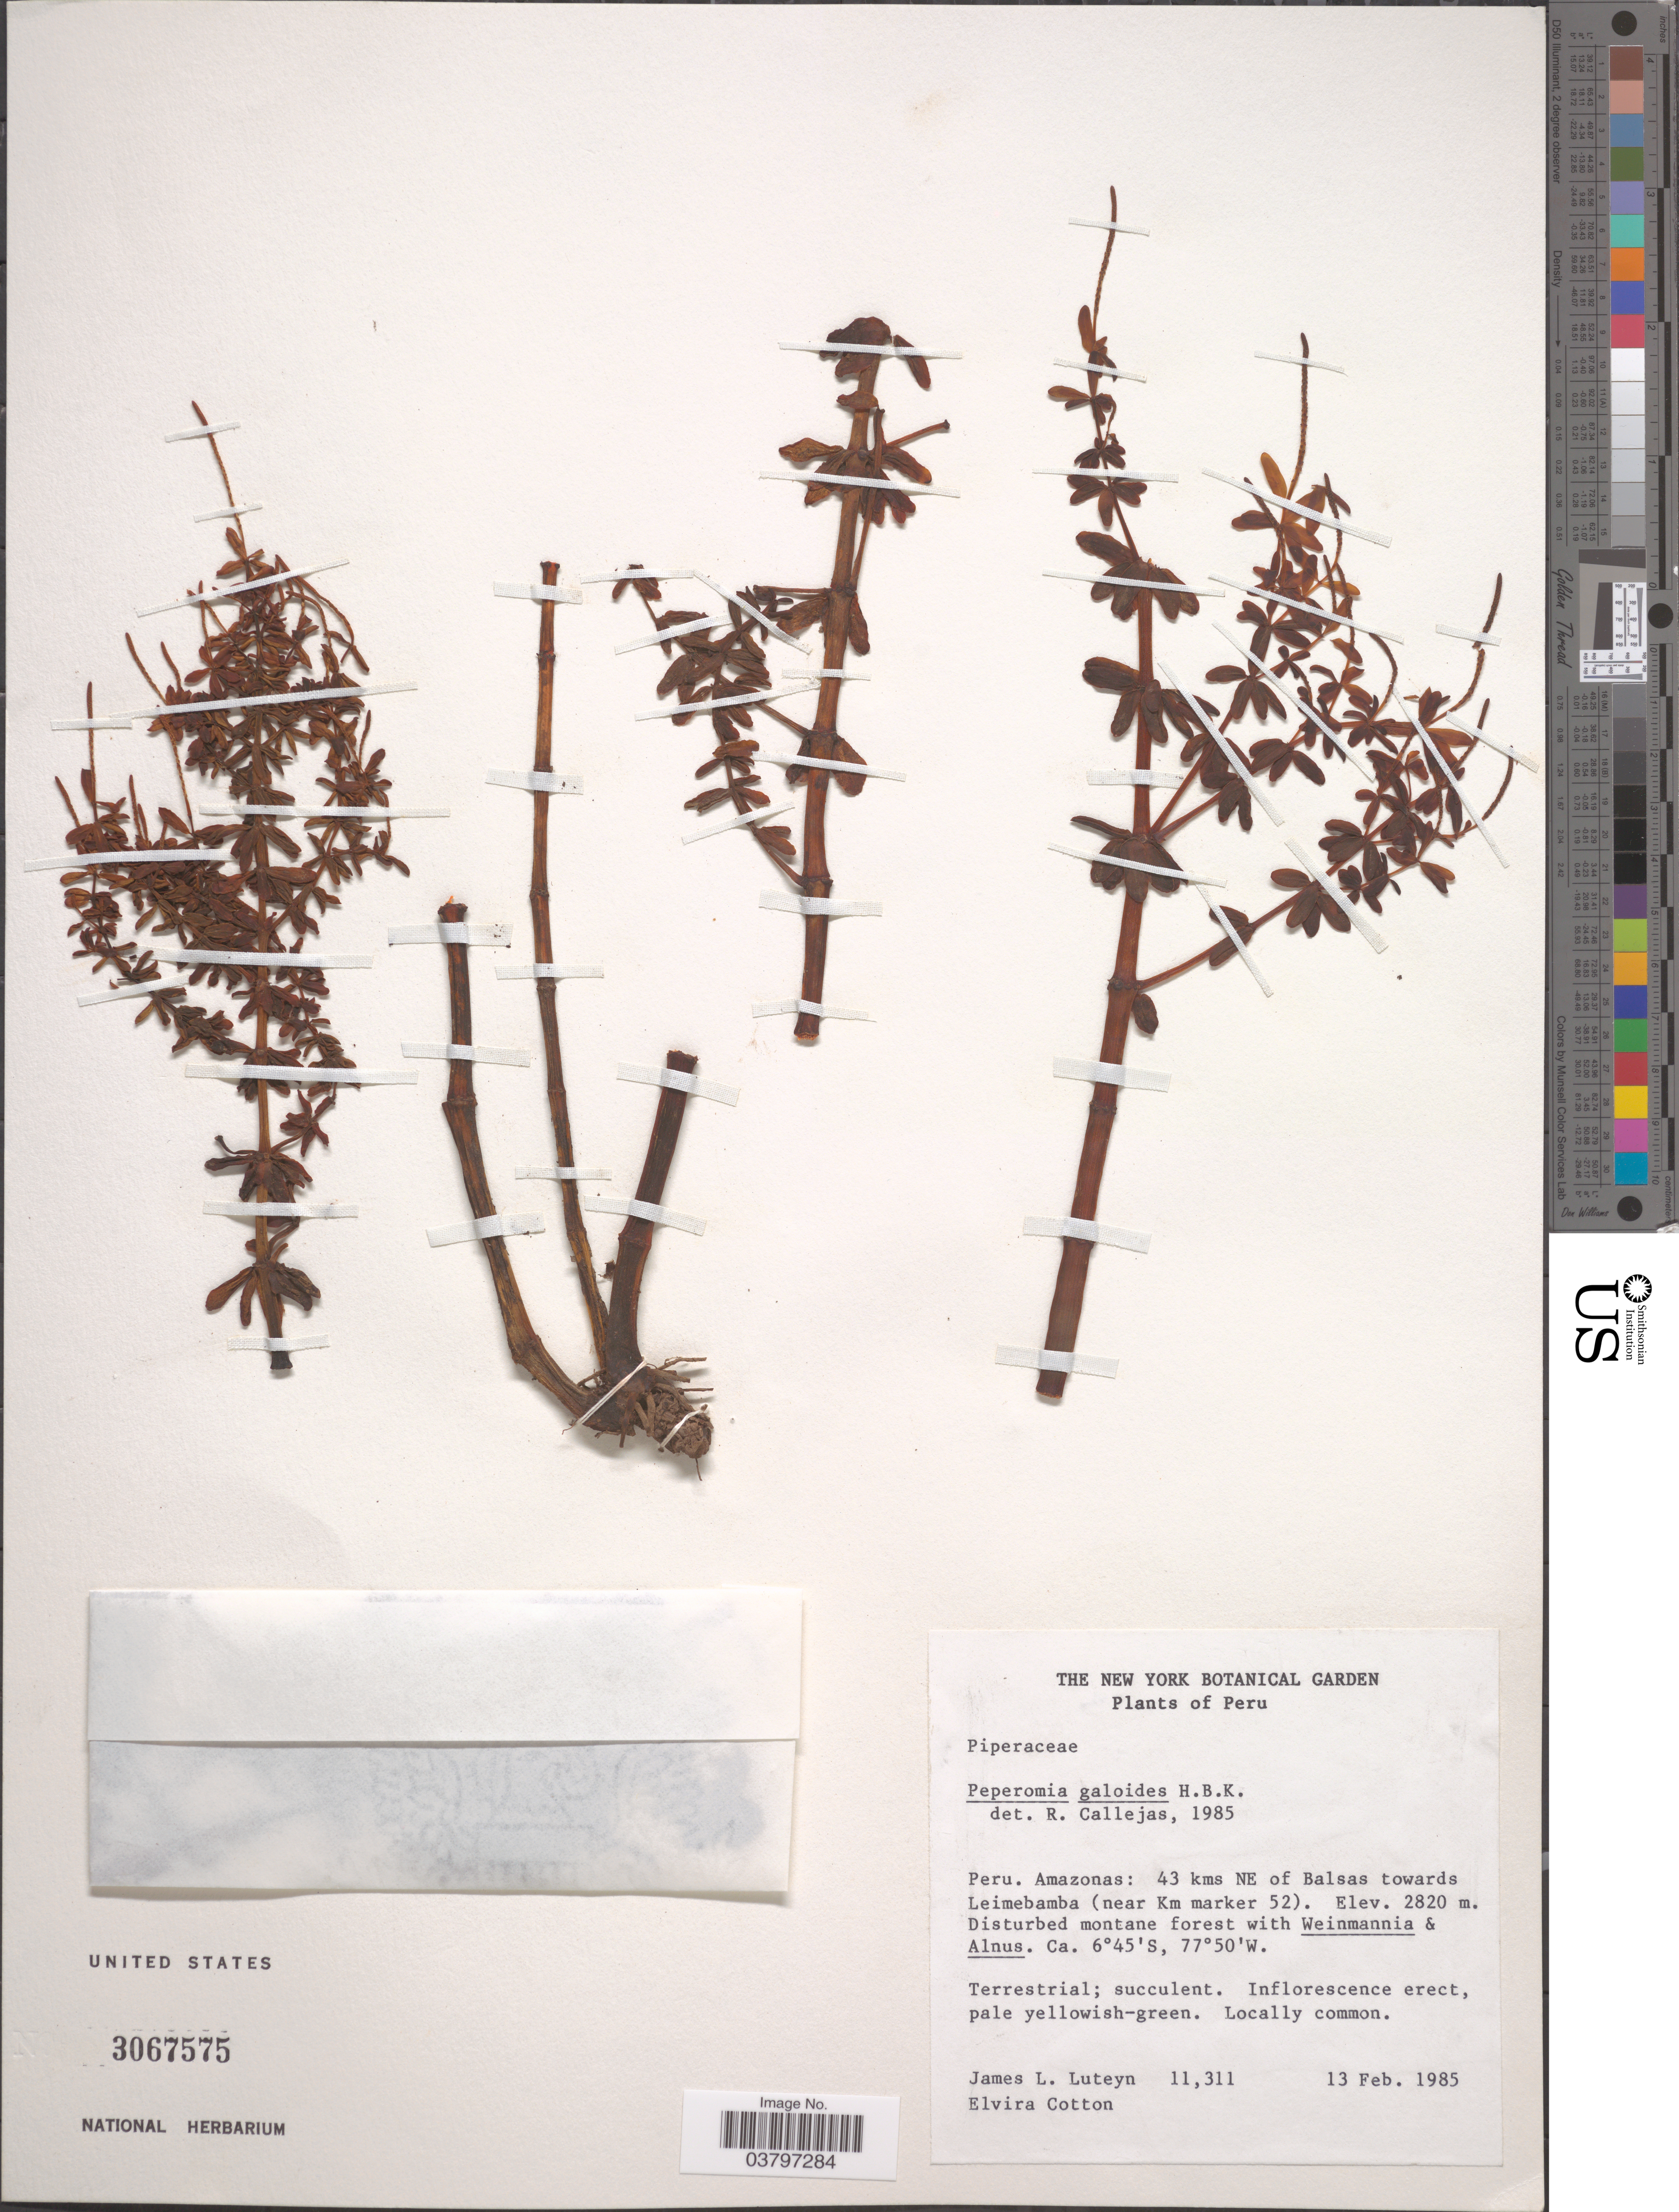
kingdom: Plantae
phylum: Tracheophyta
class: Magnoliopsida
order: Piperales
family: Piperaceae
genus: Peperomia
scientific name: Peperomia galioides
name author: Kunth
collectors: J. Luteyn & E. Cotton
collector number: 11311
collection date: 1985-02-13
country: Peru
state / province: Amazonas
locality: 43 kms NE of Balsas towards Leimebamba (near Km marker 52).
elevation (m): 2820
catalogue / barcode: US 3067575